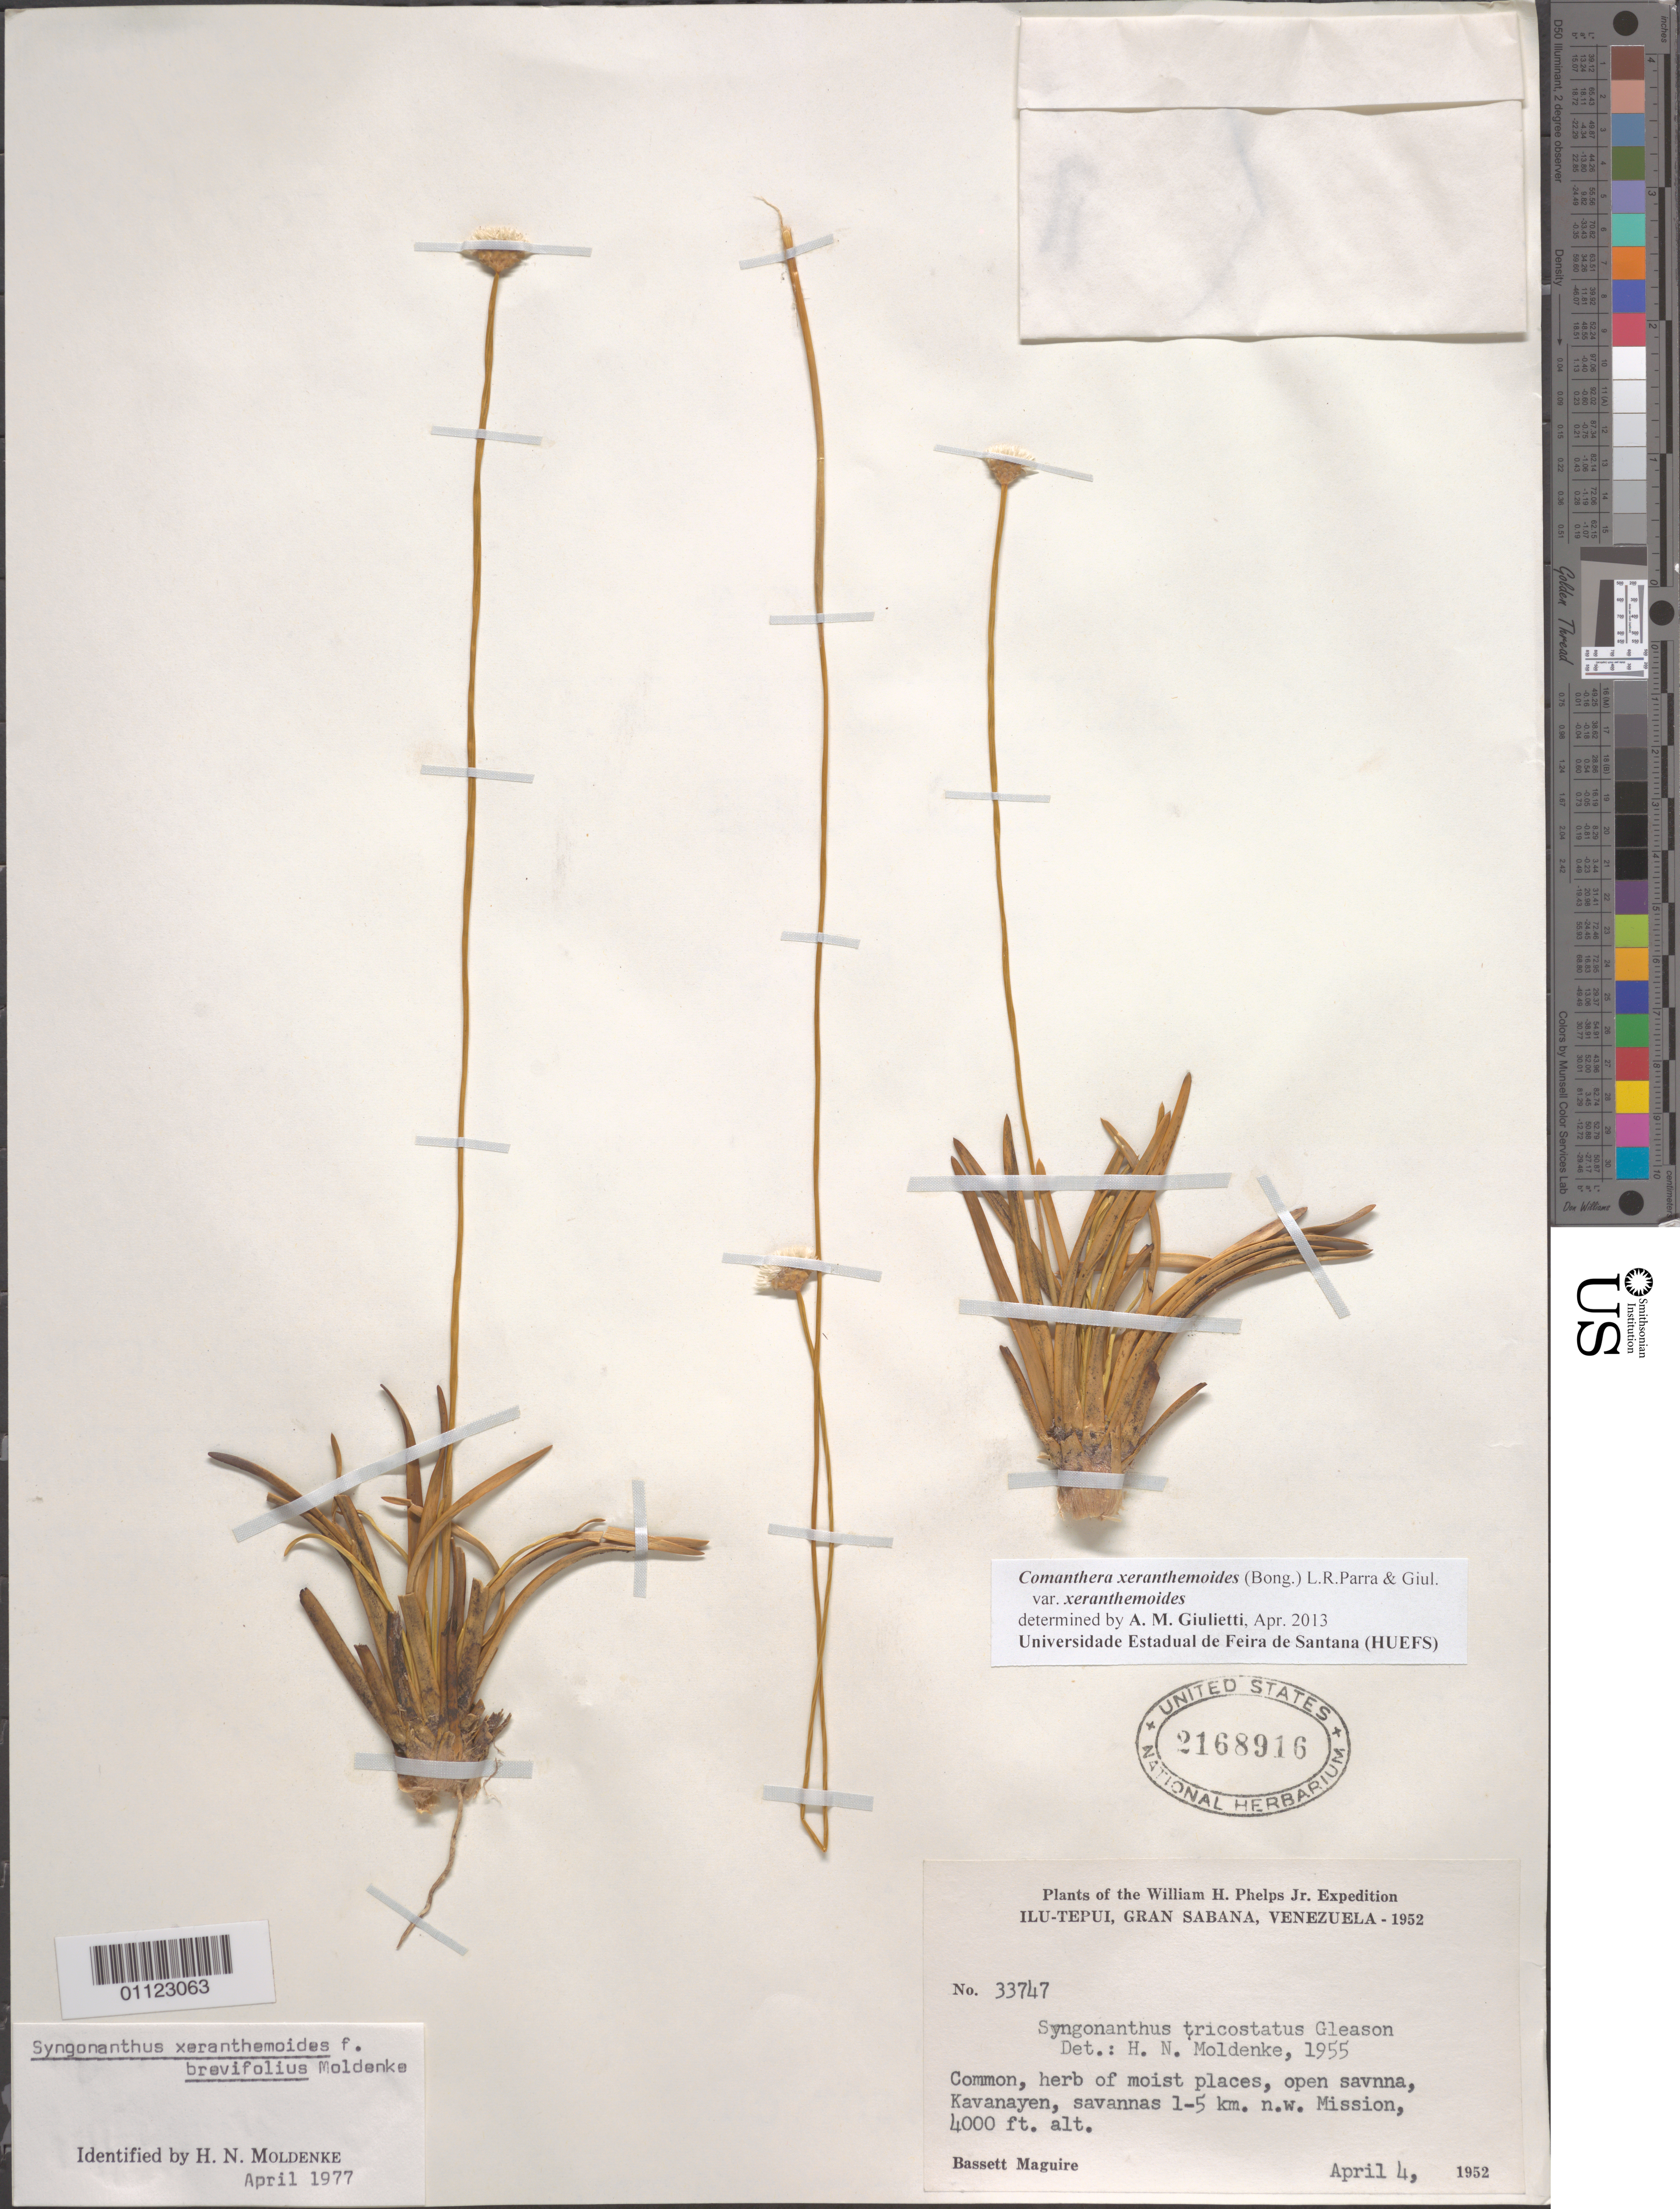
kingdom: Plantae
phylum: Tracheophyta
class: Liliopsida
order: Poales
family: Eriocaulaceae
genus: Comanthera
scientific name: Comanthera xeranthemoides var. xeranthemoides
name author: (Bong.) L.R. Parra & Giul.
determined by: Giulietti, Ana M.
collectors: B. Maguire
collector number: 33747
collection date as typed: April 4, 1952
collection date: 1952-04-04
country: Venezuela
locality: Gran Sabana, Kavanayen, savannas 1-5km NW Mission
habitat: Moist places, open savanna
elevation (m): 1219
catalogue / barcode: US 2168916